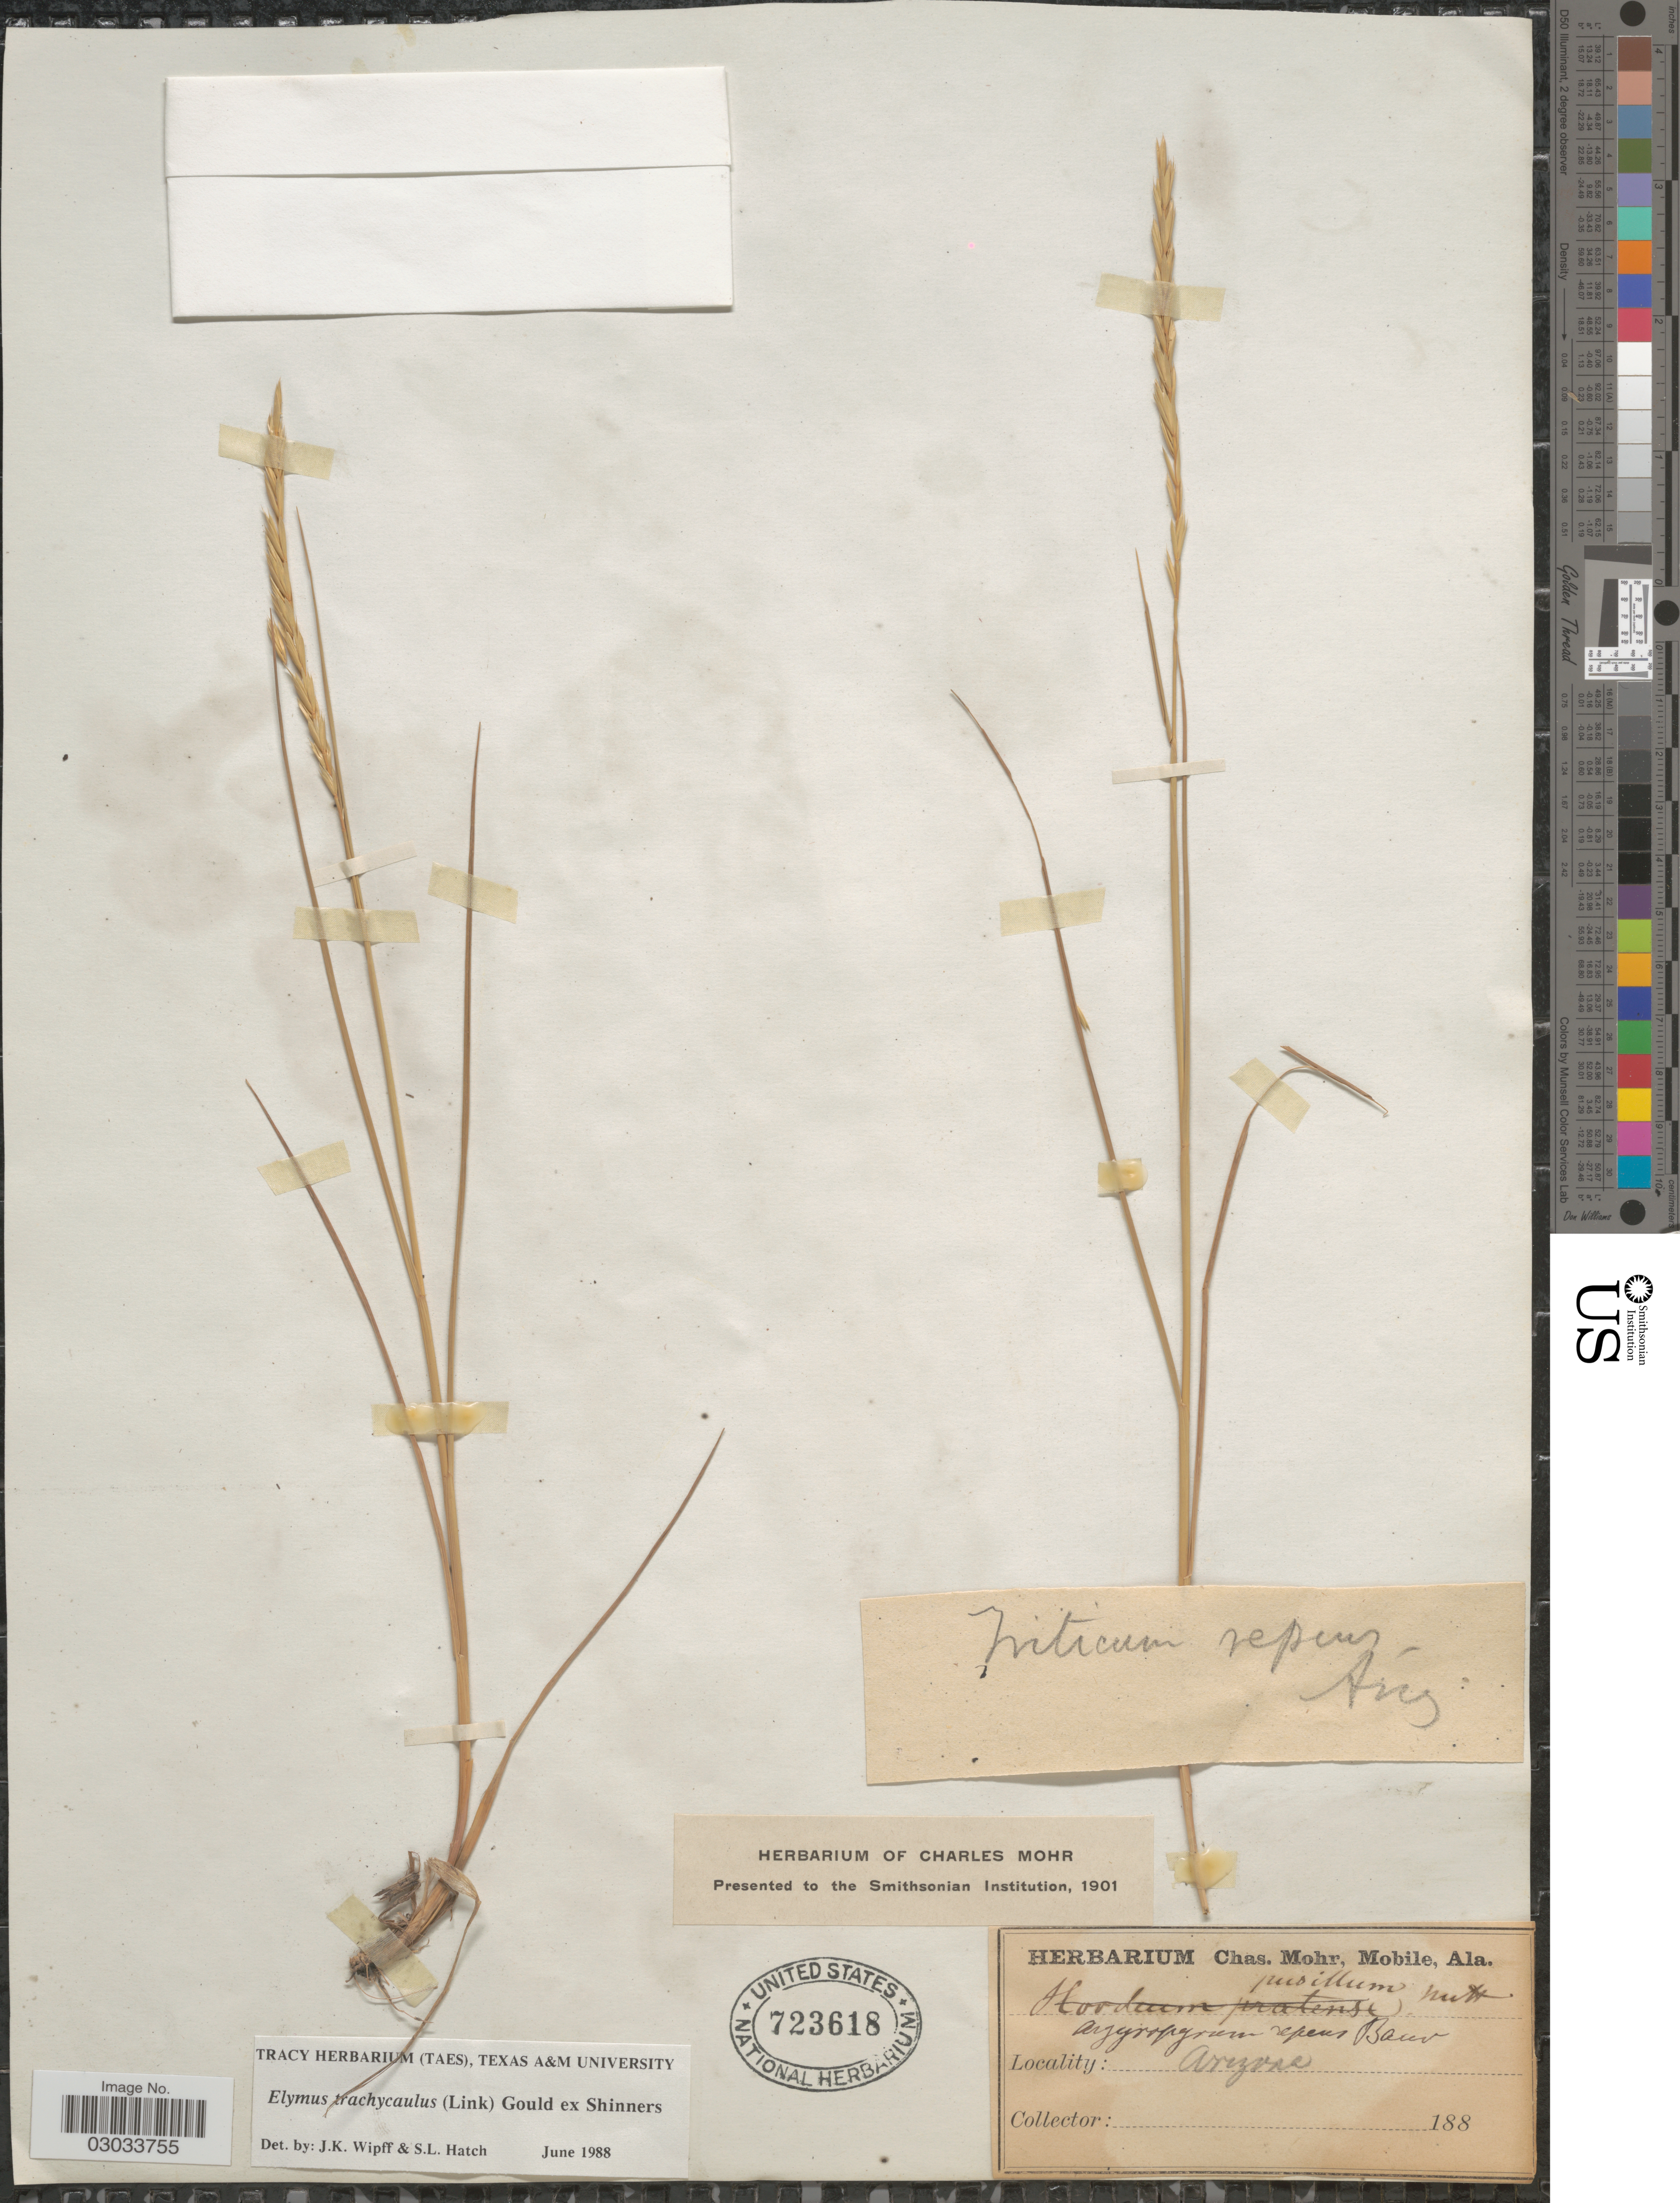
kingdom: Plantae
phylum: Tracheophyta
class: Liliopsida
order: Poales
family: Poaceae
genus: Elymus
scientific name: Elymus trachycaulus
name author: (Link) Gould ex Shinners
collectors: ex herb. Charles Mohr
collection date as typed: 188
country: United States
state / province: Arizona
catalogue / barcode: US 723618